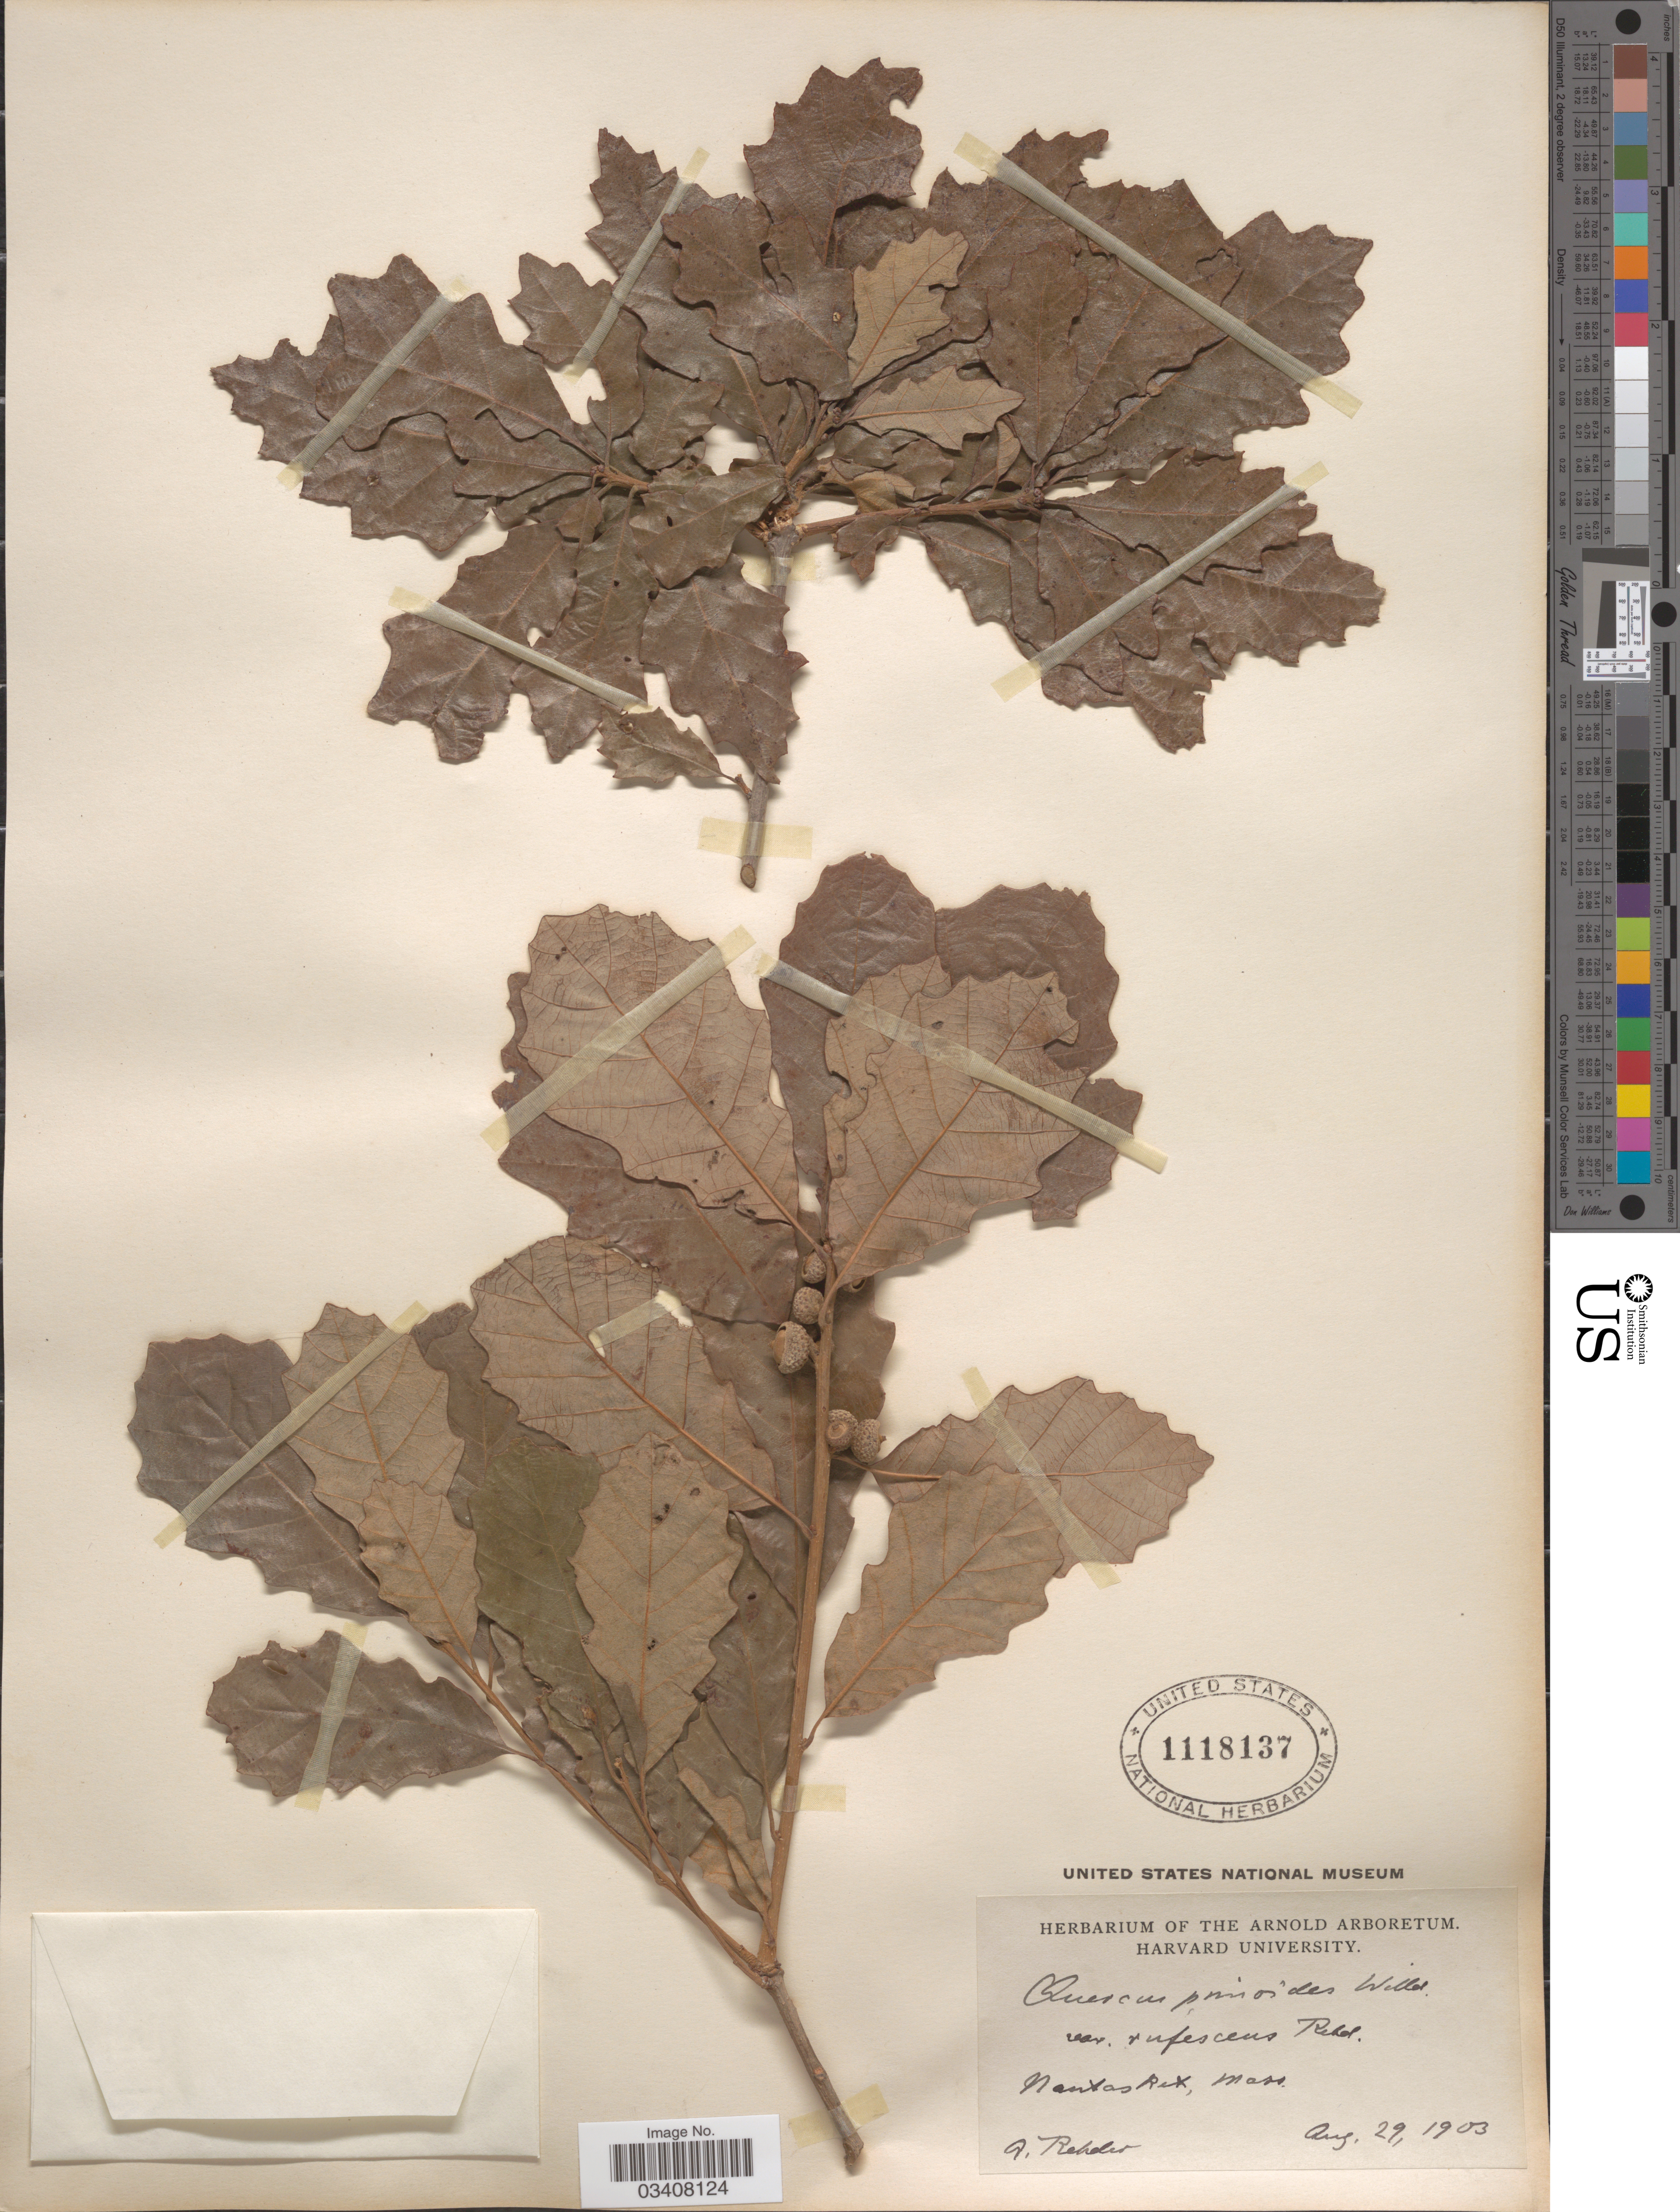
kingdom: Plantae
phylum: Tracheophyta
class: Magnoliopsida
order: Fagales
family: Fagaceae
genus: Quercus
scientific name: Quercus prinoides var. rufescens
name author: Rehder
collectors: A. Rehder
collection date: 1903-08-29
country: United States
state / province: Massachusetts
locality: Nantasket.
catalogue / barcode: US 1118137